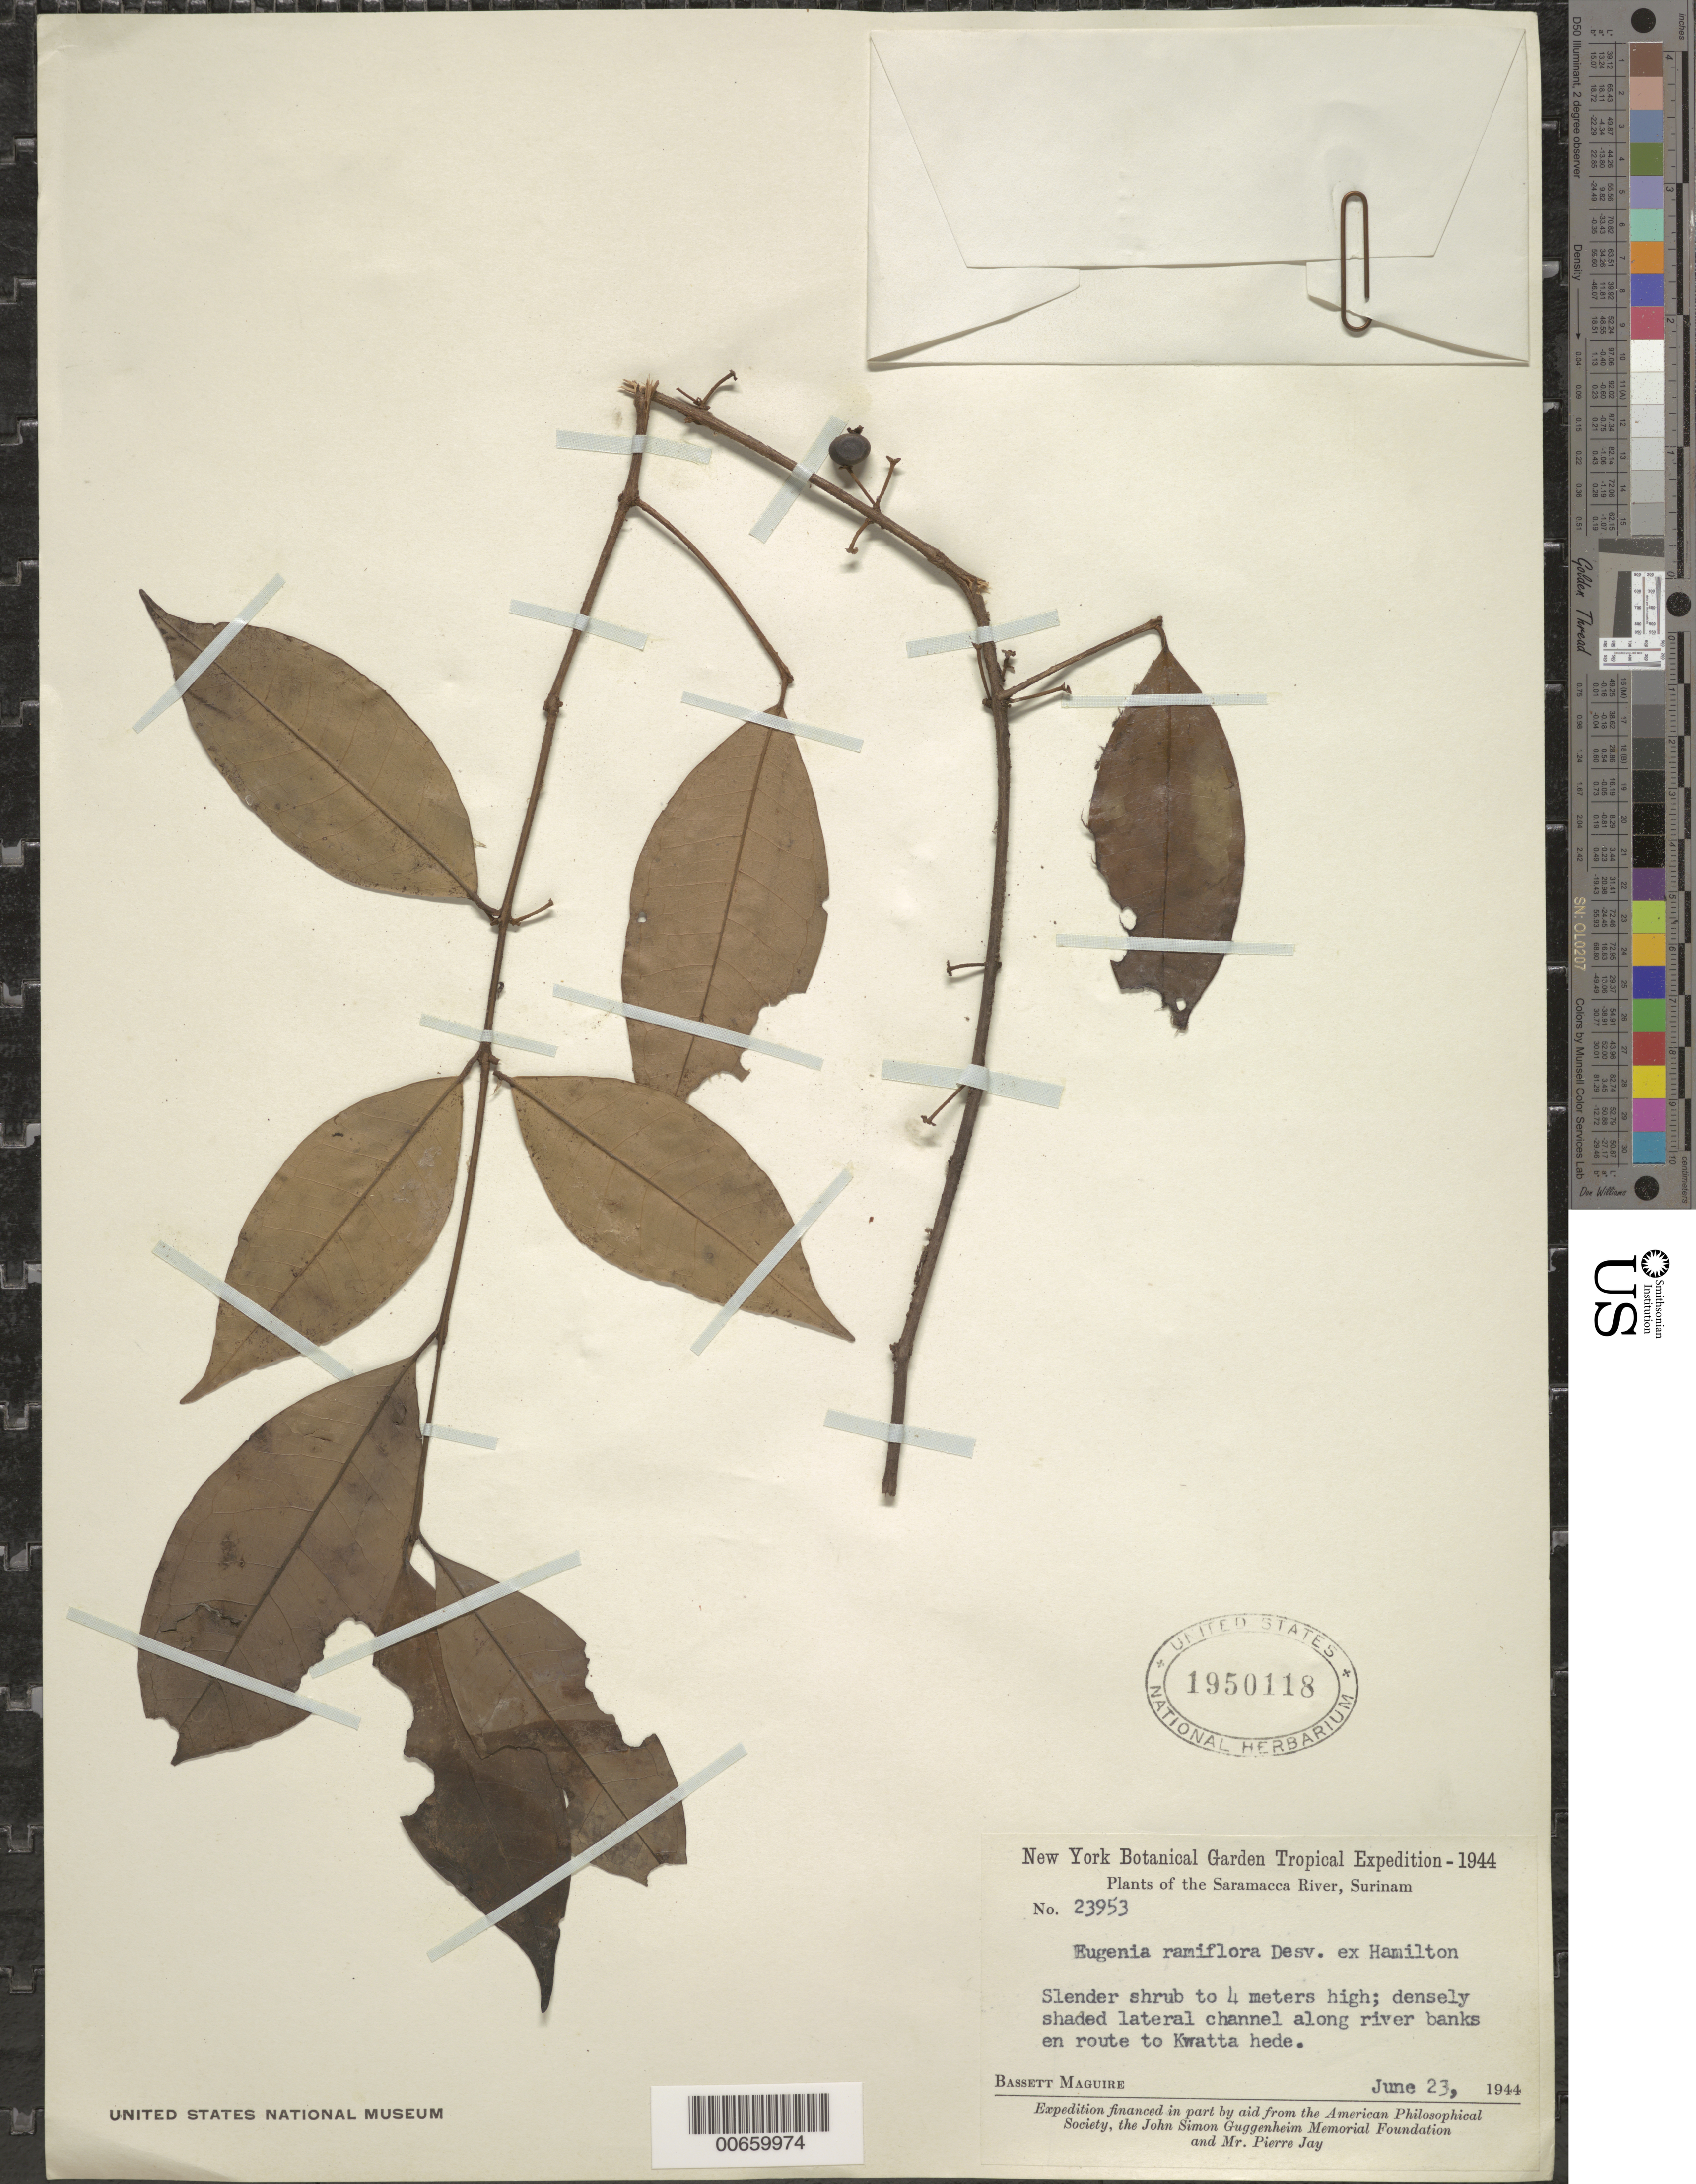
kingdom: Plantae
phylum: Tracheophyta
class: Magnoliopsida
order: Myrtales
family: Myrtaceae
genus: Eugenia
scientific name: Eugenia ramiflora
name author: Desv.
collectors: B. Maguire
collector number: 23953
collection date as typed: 23-Jun-44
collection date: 1944-06-23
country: Suriname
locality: Saramacca River, route to Kwatta hede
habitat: Densely shaded channel along river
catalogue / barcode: US 1950118